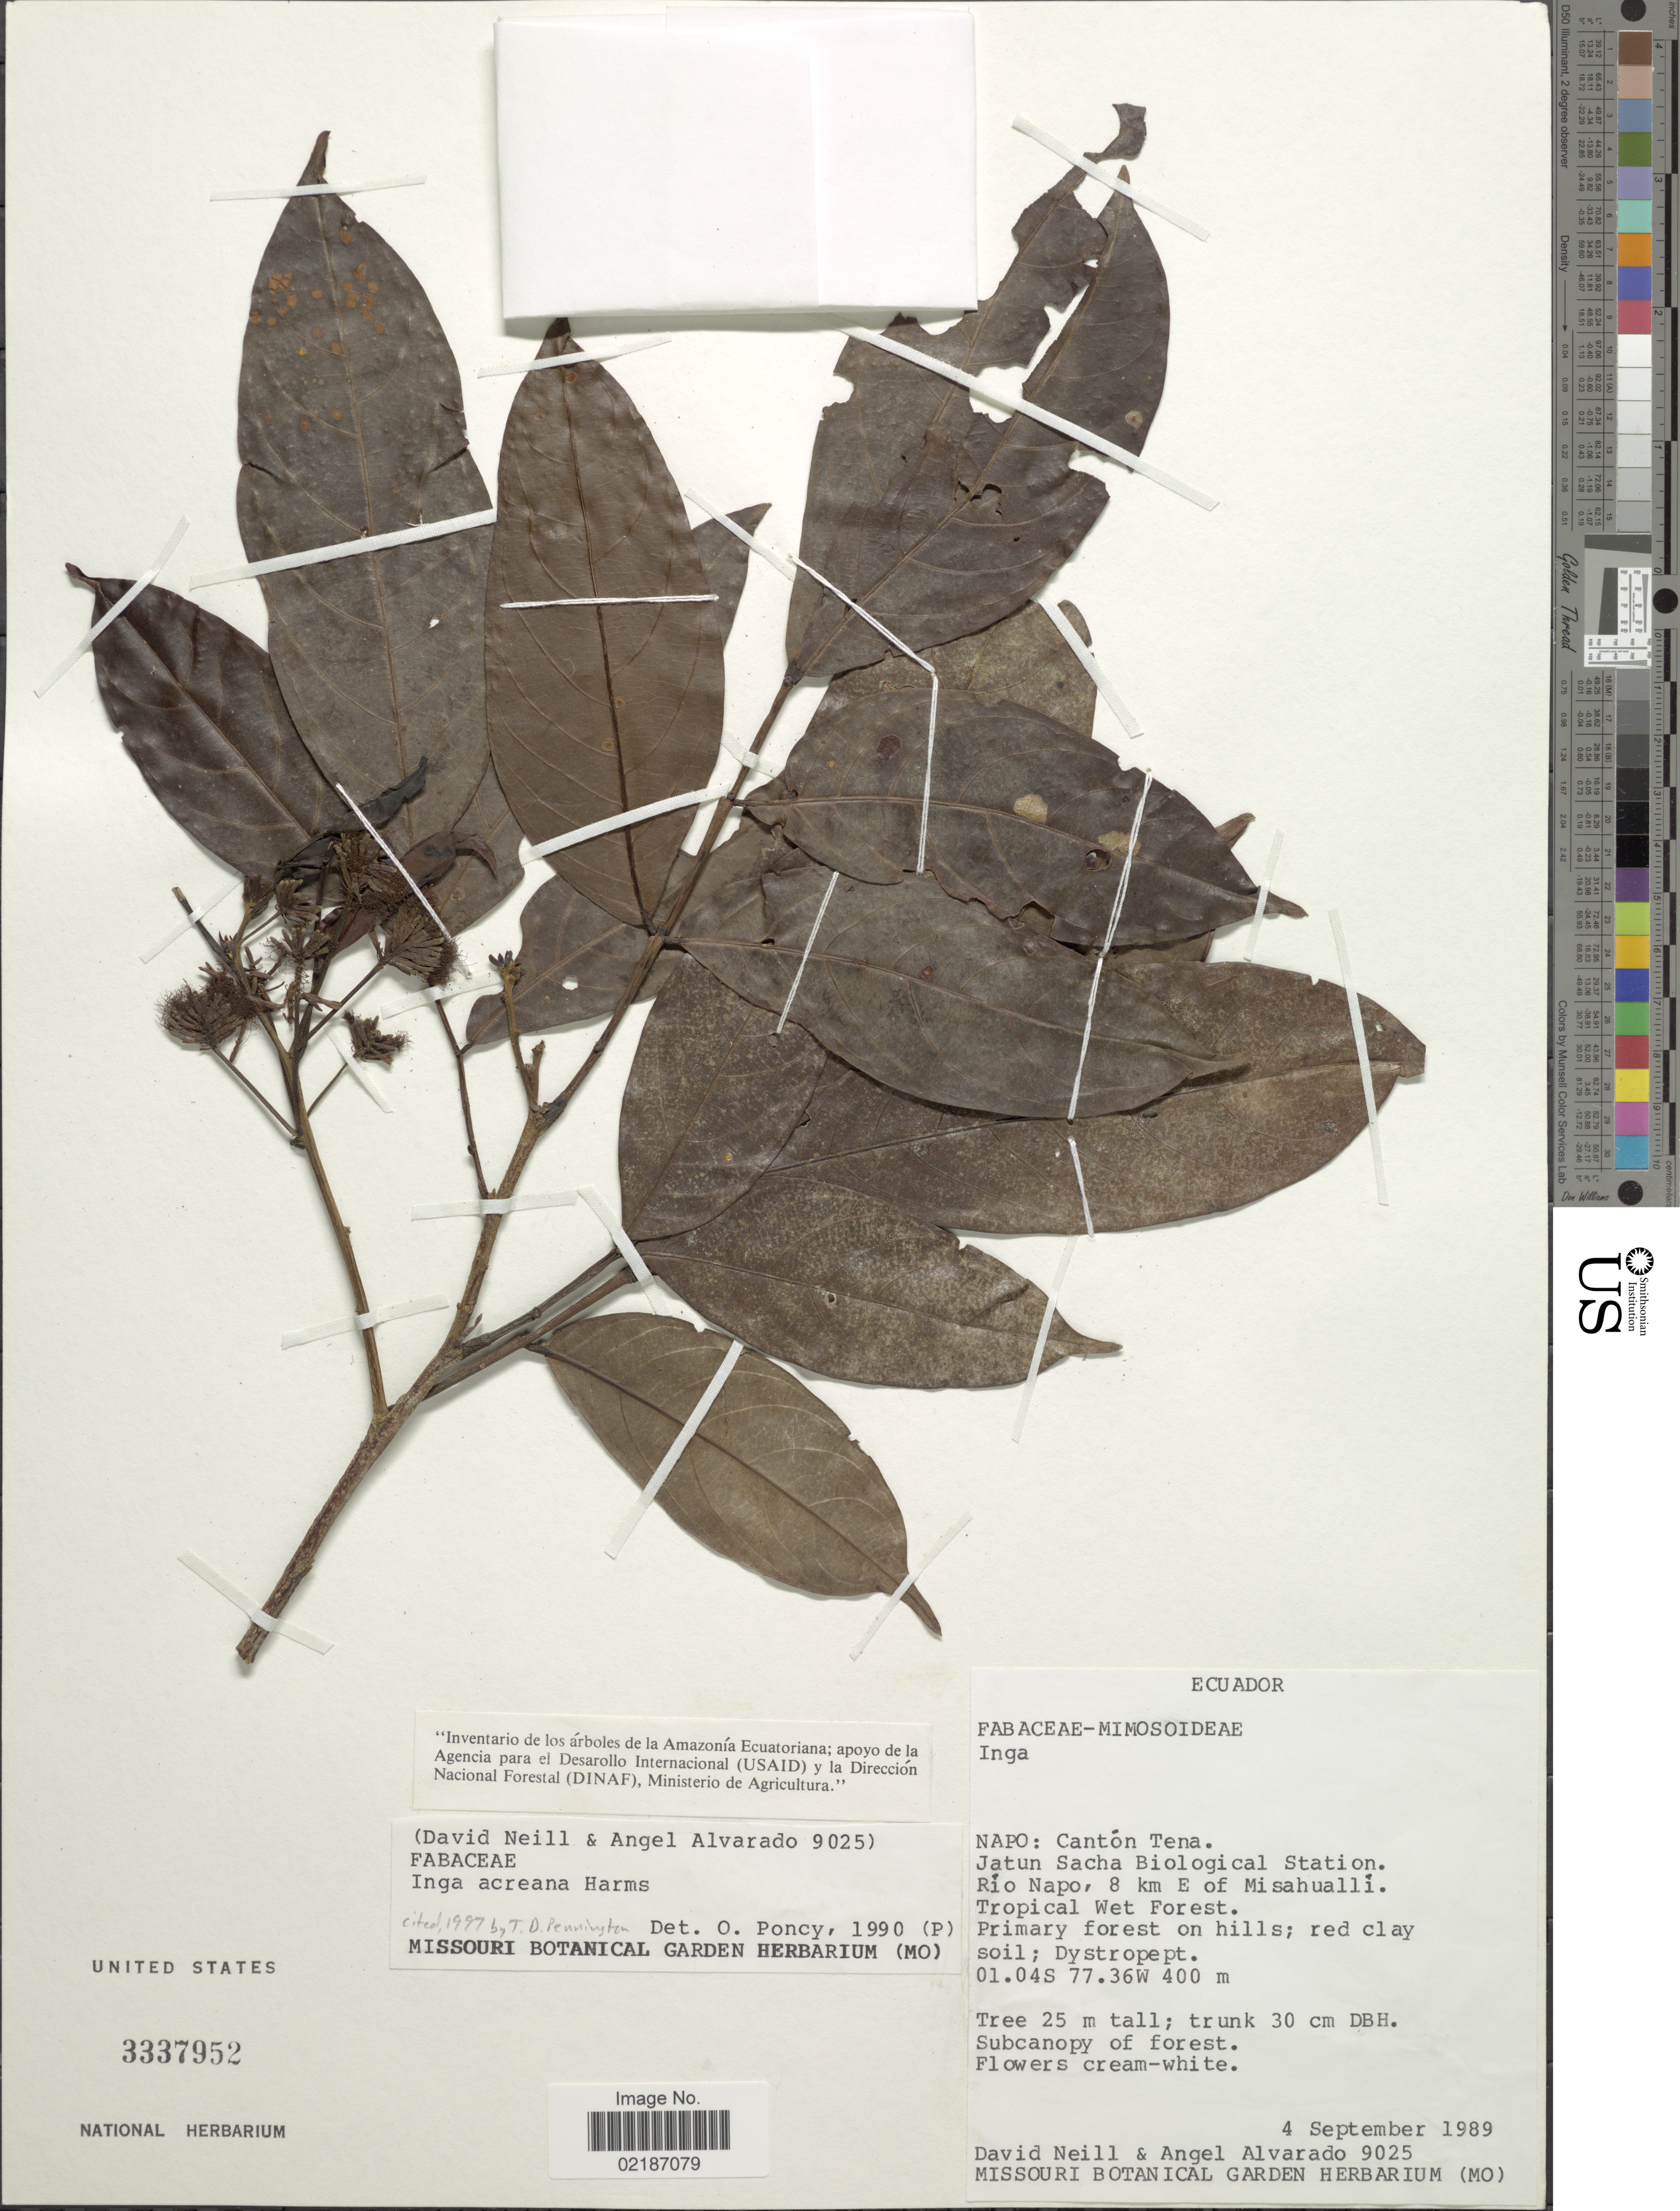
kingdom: Plantae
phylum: Tracheophyta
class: Magnoliopsida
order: Fabales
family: Fabaceae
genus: Inga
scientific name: Inga acreana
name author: Harms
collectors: D. Neill & A. Alvarado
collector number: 9025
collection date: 1989-09-04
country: Ecuador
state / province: Napo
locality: Cantoón Tena, Jatun Sacha Biological Station, Río Napo, 8 km E of Misahuallí, Tropical Wet Forest, primary forest on hills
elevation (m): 400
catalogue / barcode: US 3337952